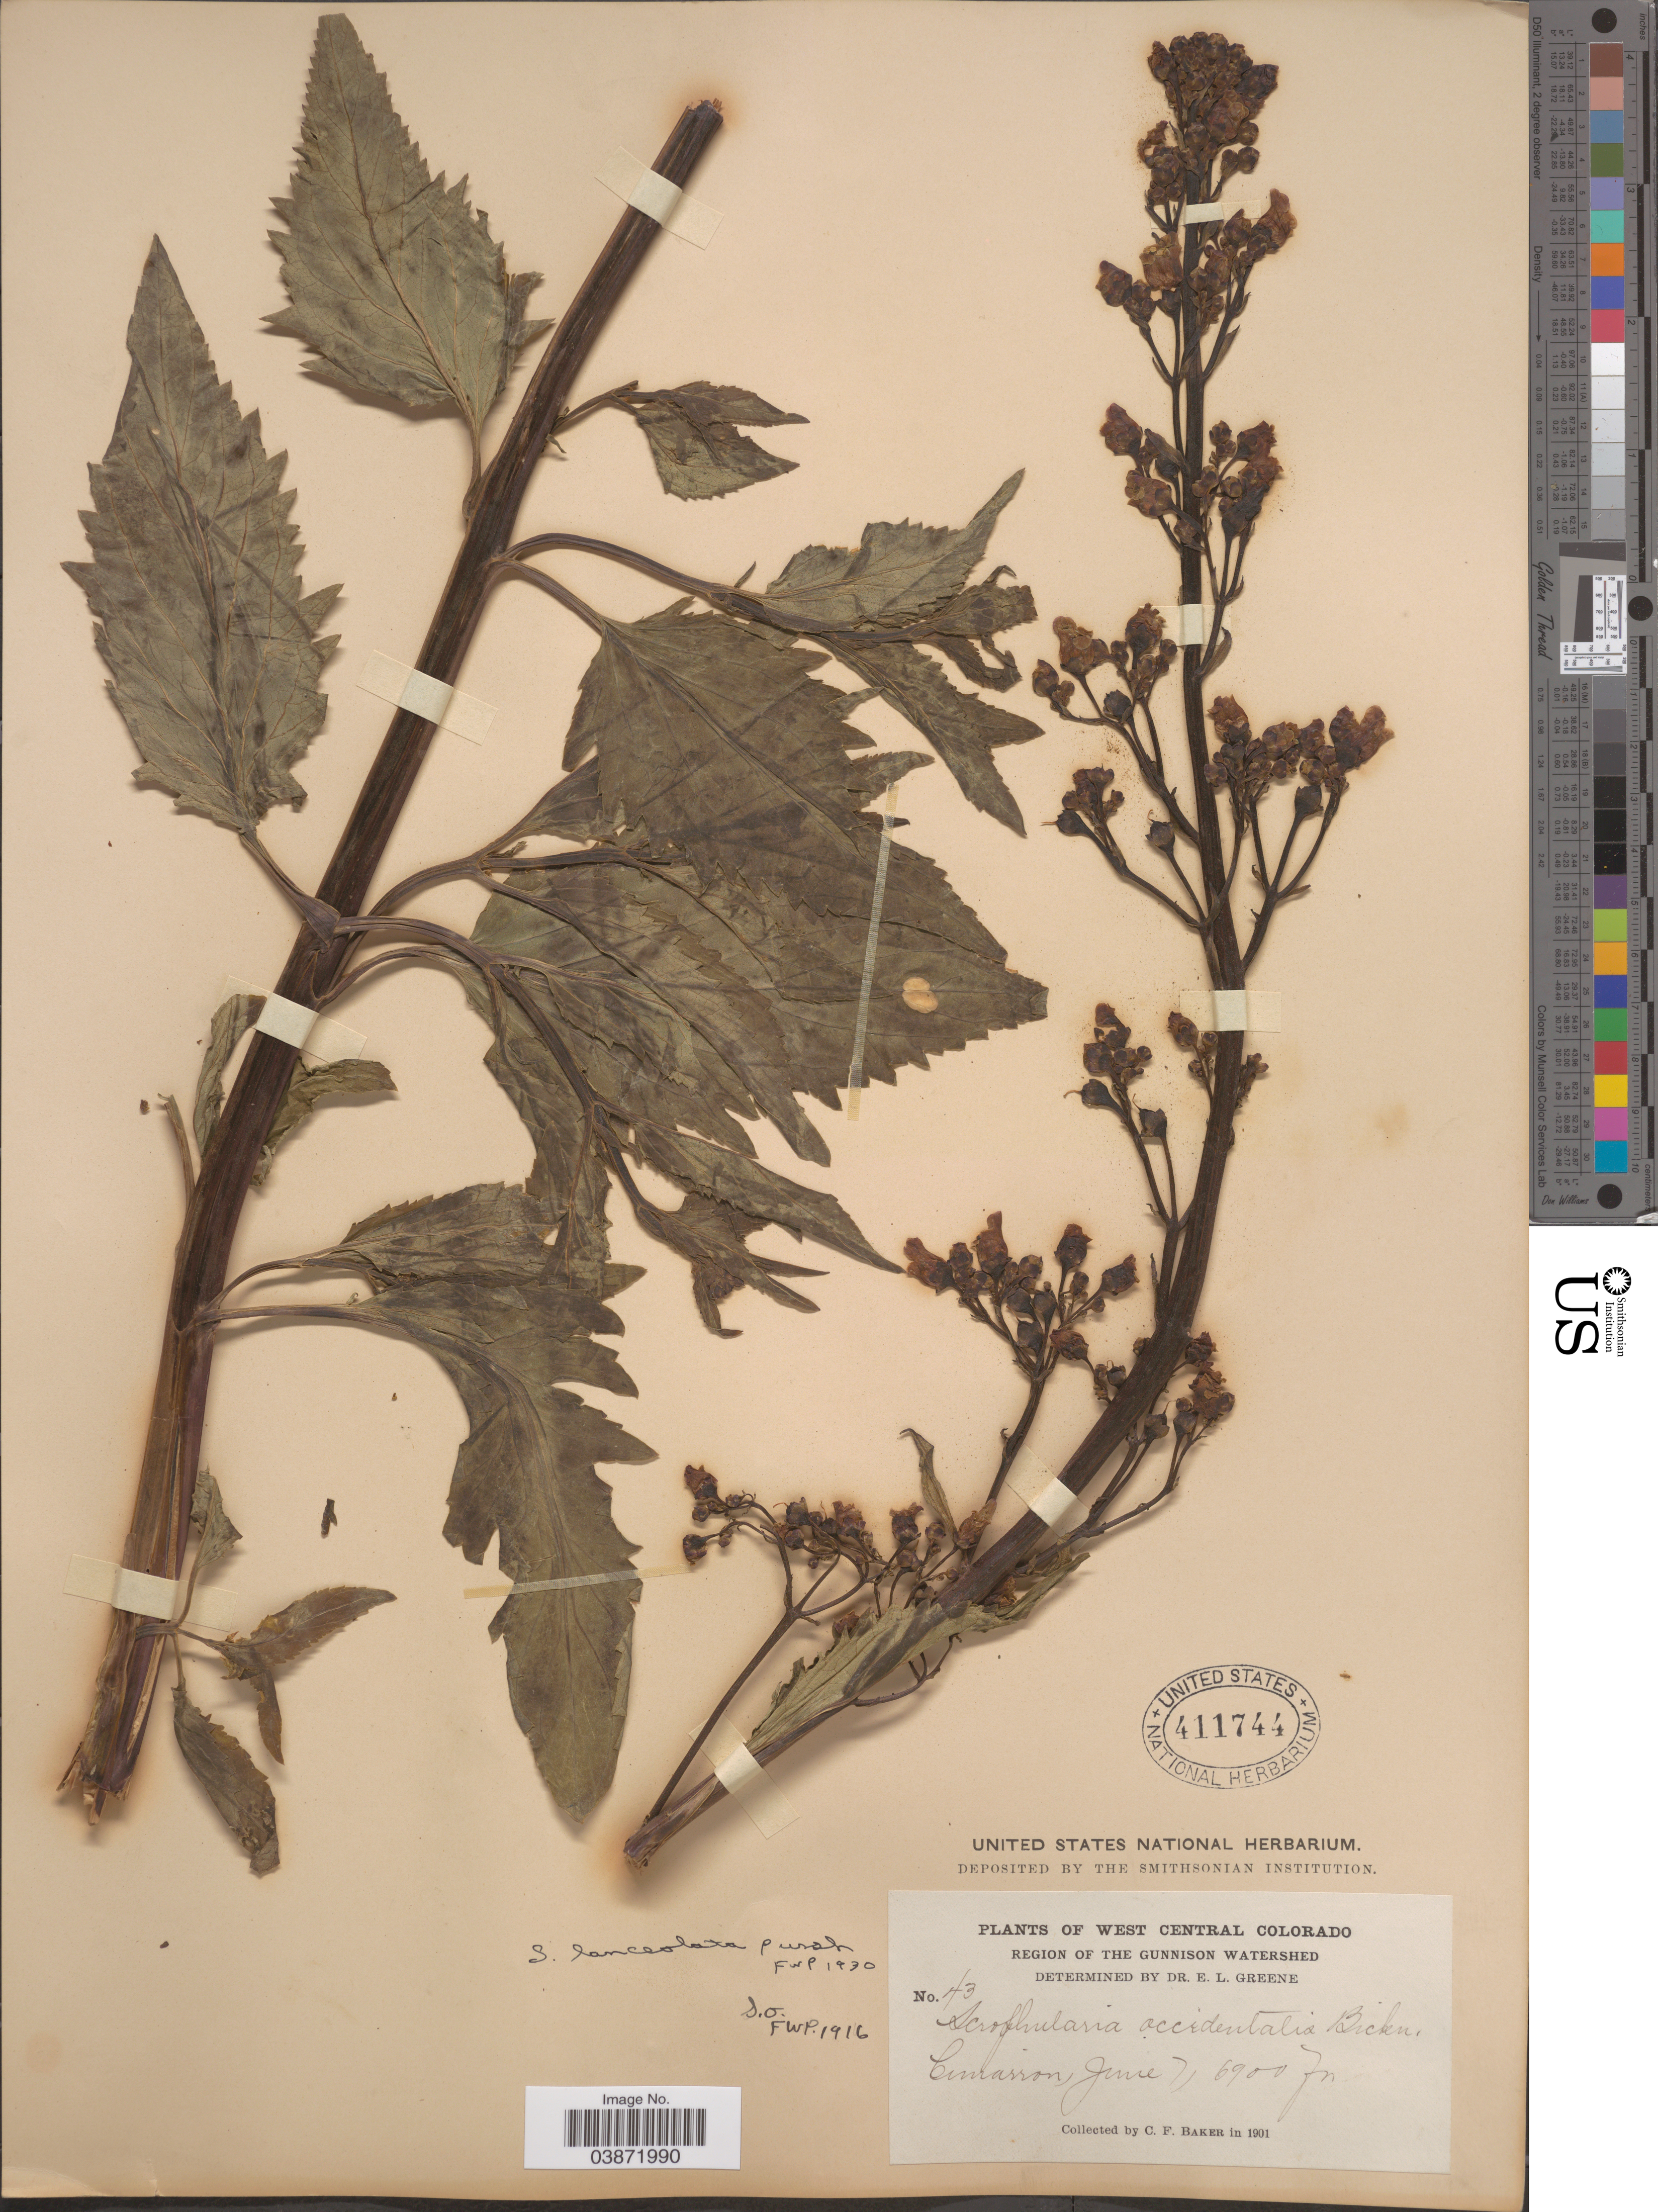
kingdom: Plantae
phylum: Tracheophyta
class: Magnoliopsida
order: Lamiales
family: Scrophulariaceae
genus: Scrophularia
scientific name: Scrophularia lanceolata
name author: Pursh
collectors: C. F. Baker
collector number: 43*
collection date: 1901-06-07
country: United States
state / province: Colorado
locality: West Central Colorado. Region of the Gunnison Watershed. Cimarron.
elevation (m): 2103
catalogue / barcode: US 411744